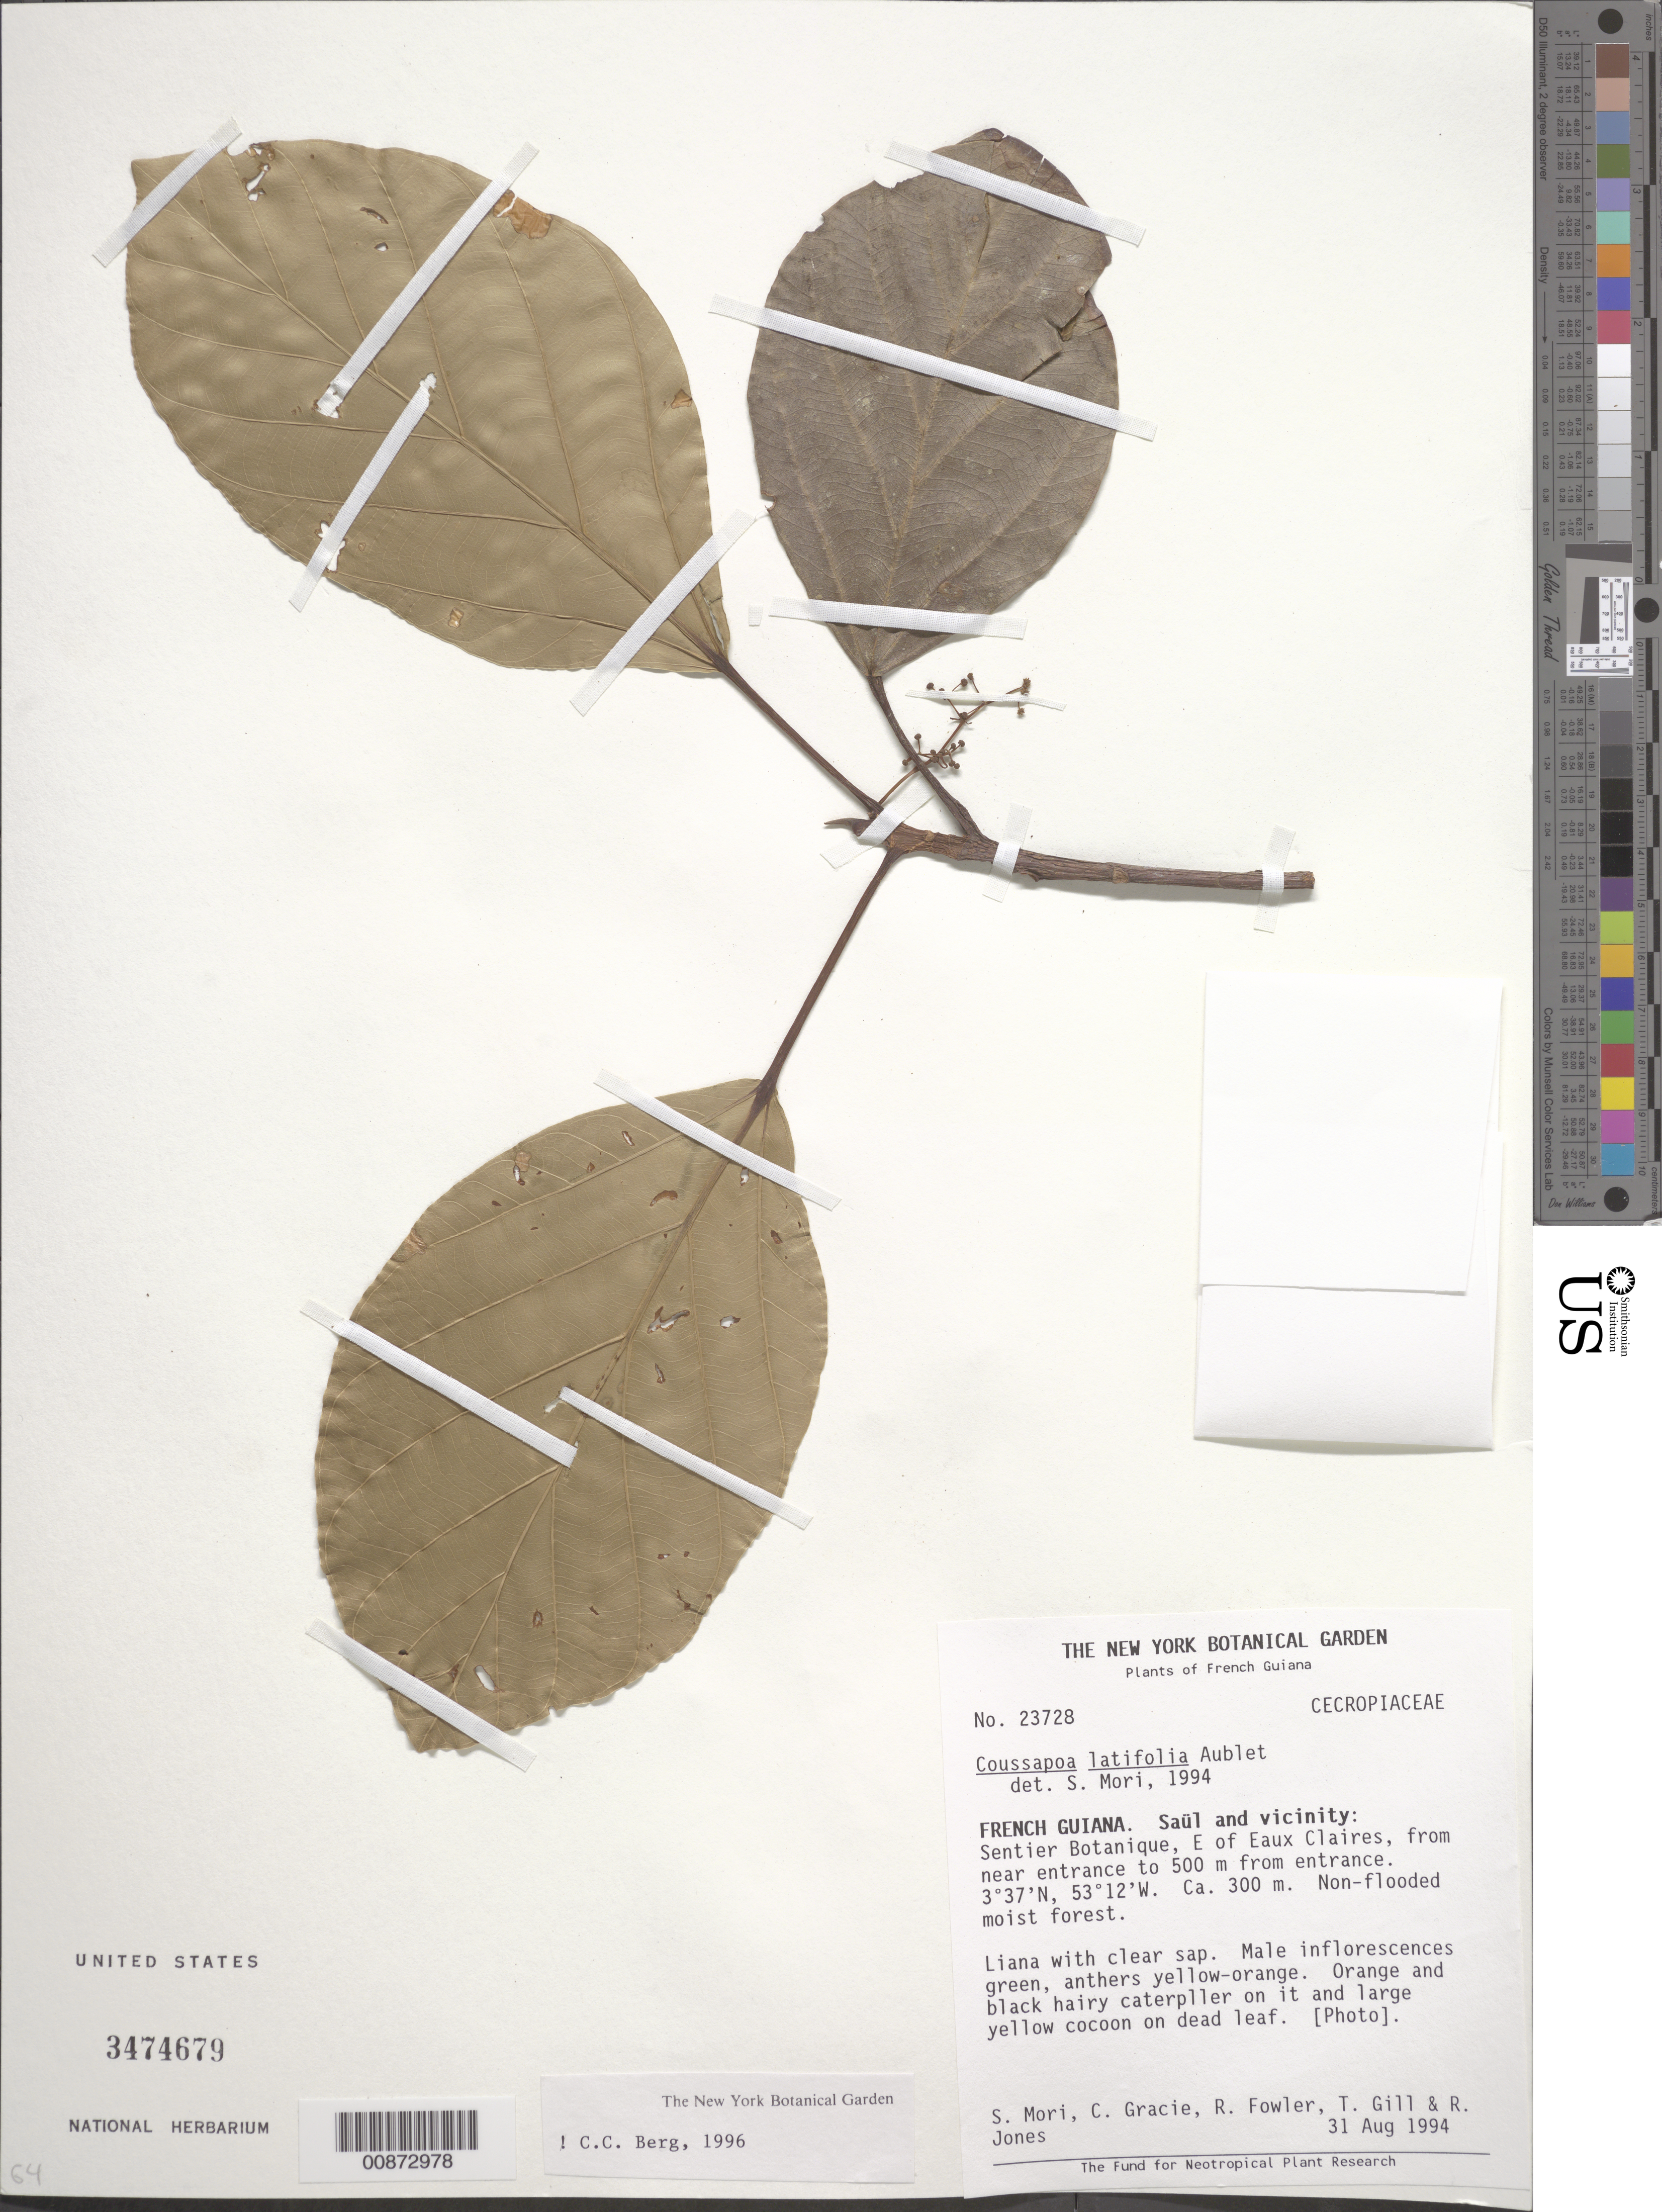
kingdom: Plantae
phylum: Tracheophyta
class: Magnoliopsida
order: Rosales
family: Urticaceae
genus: Coussapoa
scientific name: Coussapoa latifolia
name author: Aubl.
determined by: Berg, C. C.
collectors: S. Mori, C. A. Gracie, R. Fowler, T. Gill & R. Jones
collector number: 23728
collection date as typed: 31-Aug-94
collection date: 1994-08-31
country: French Guiana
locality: Saül and vic., Sentier Botanique, E of Eaux Claires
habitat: Non-flooded moist forest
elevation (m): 300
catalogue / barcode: US 3474679